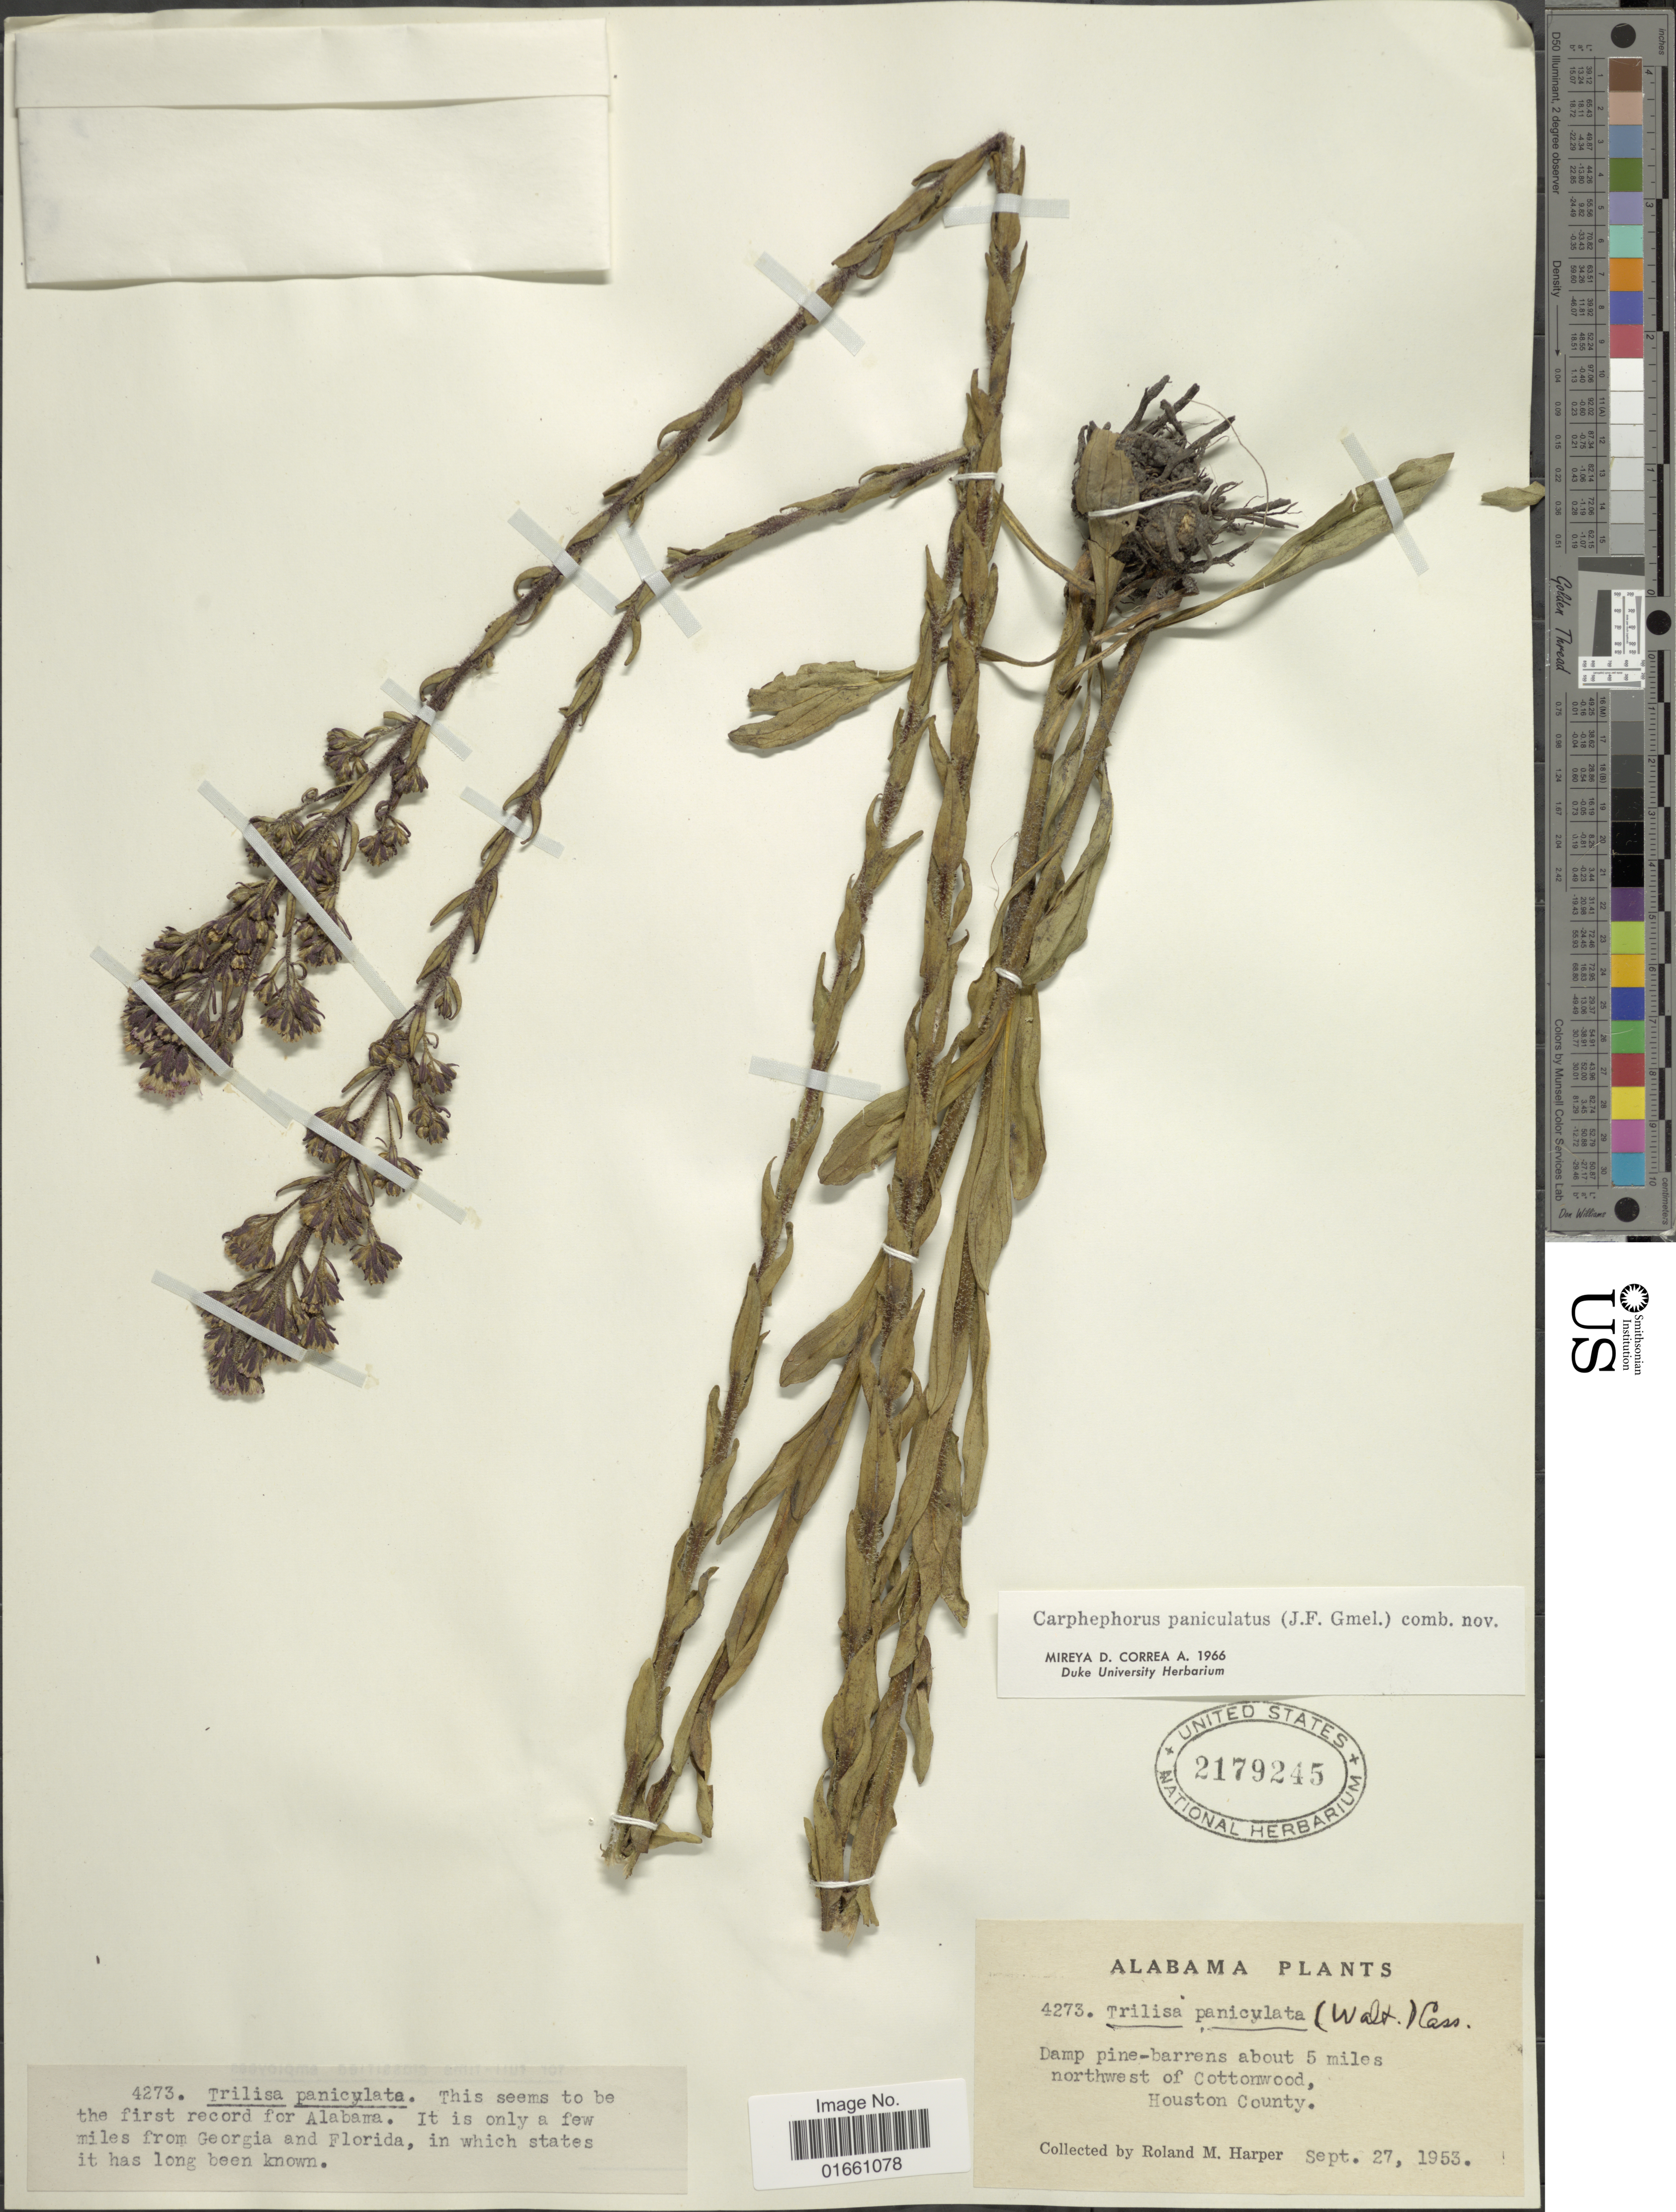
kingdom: Plantae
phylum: Tracheophyta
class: Magnoliopsida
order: Asterales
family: Asteraceae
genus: Trilisa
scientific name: Trilisa paniculata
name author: (J.F. Gmel.) Cass.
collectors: R. M. Harper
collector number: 4273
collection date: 1953-09-27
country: United States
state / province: Alabama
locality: Damp pine-barrens about 5 miles northwest of Cottonwood, Houston County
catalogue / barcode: US 2179245